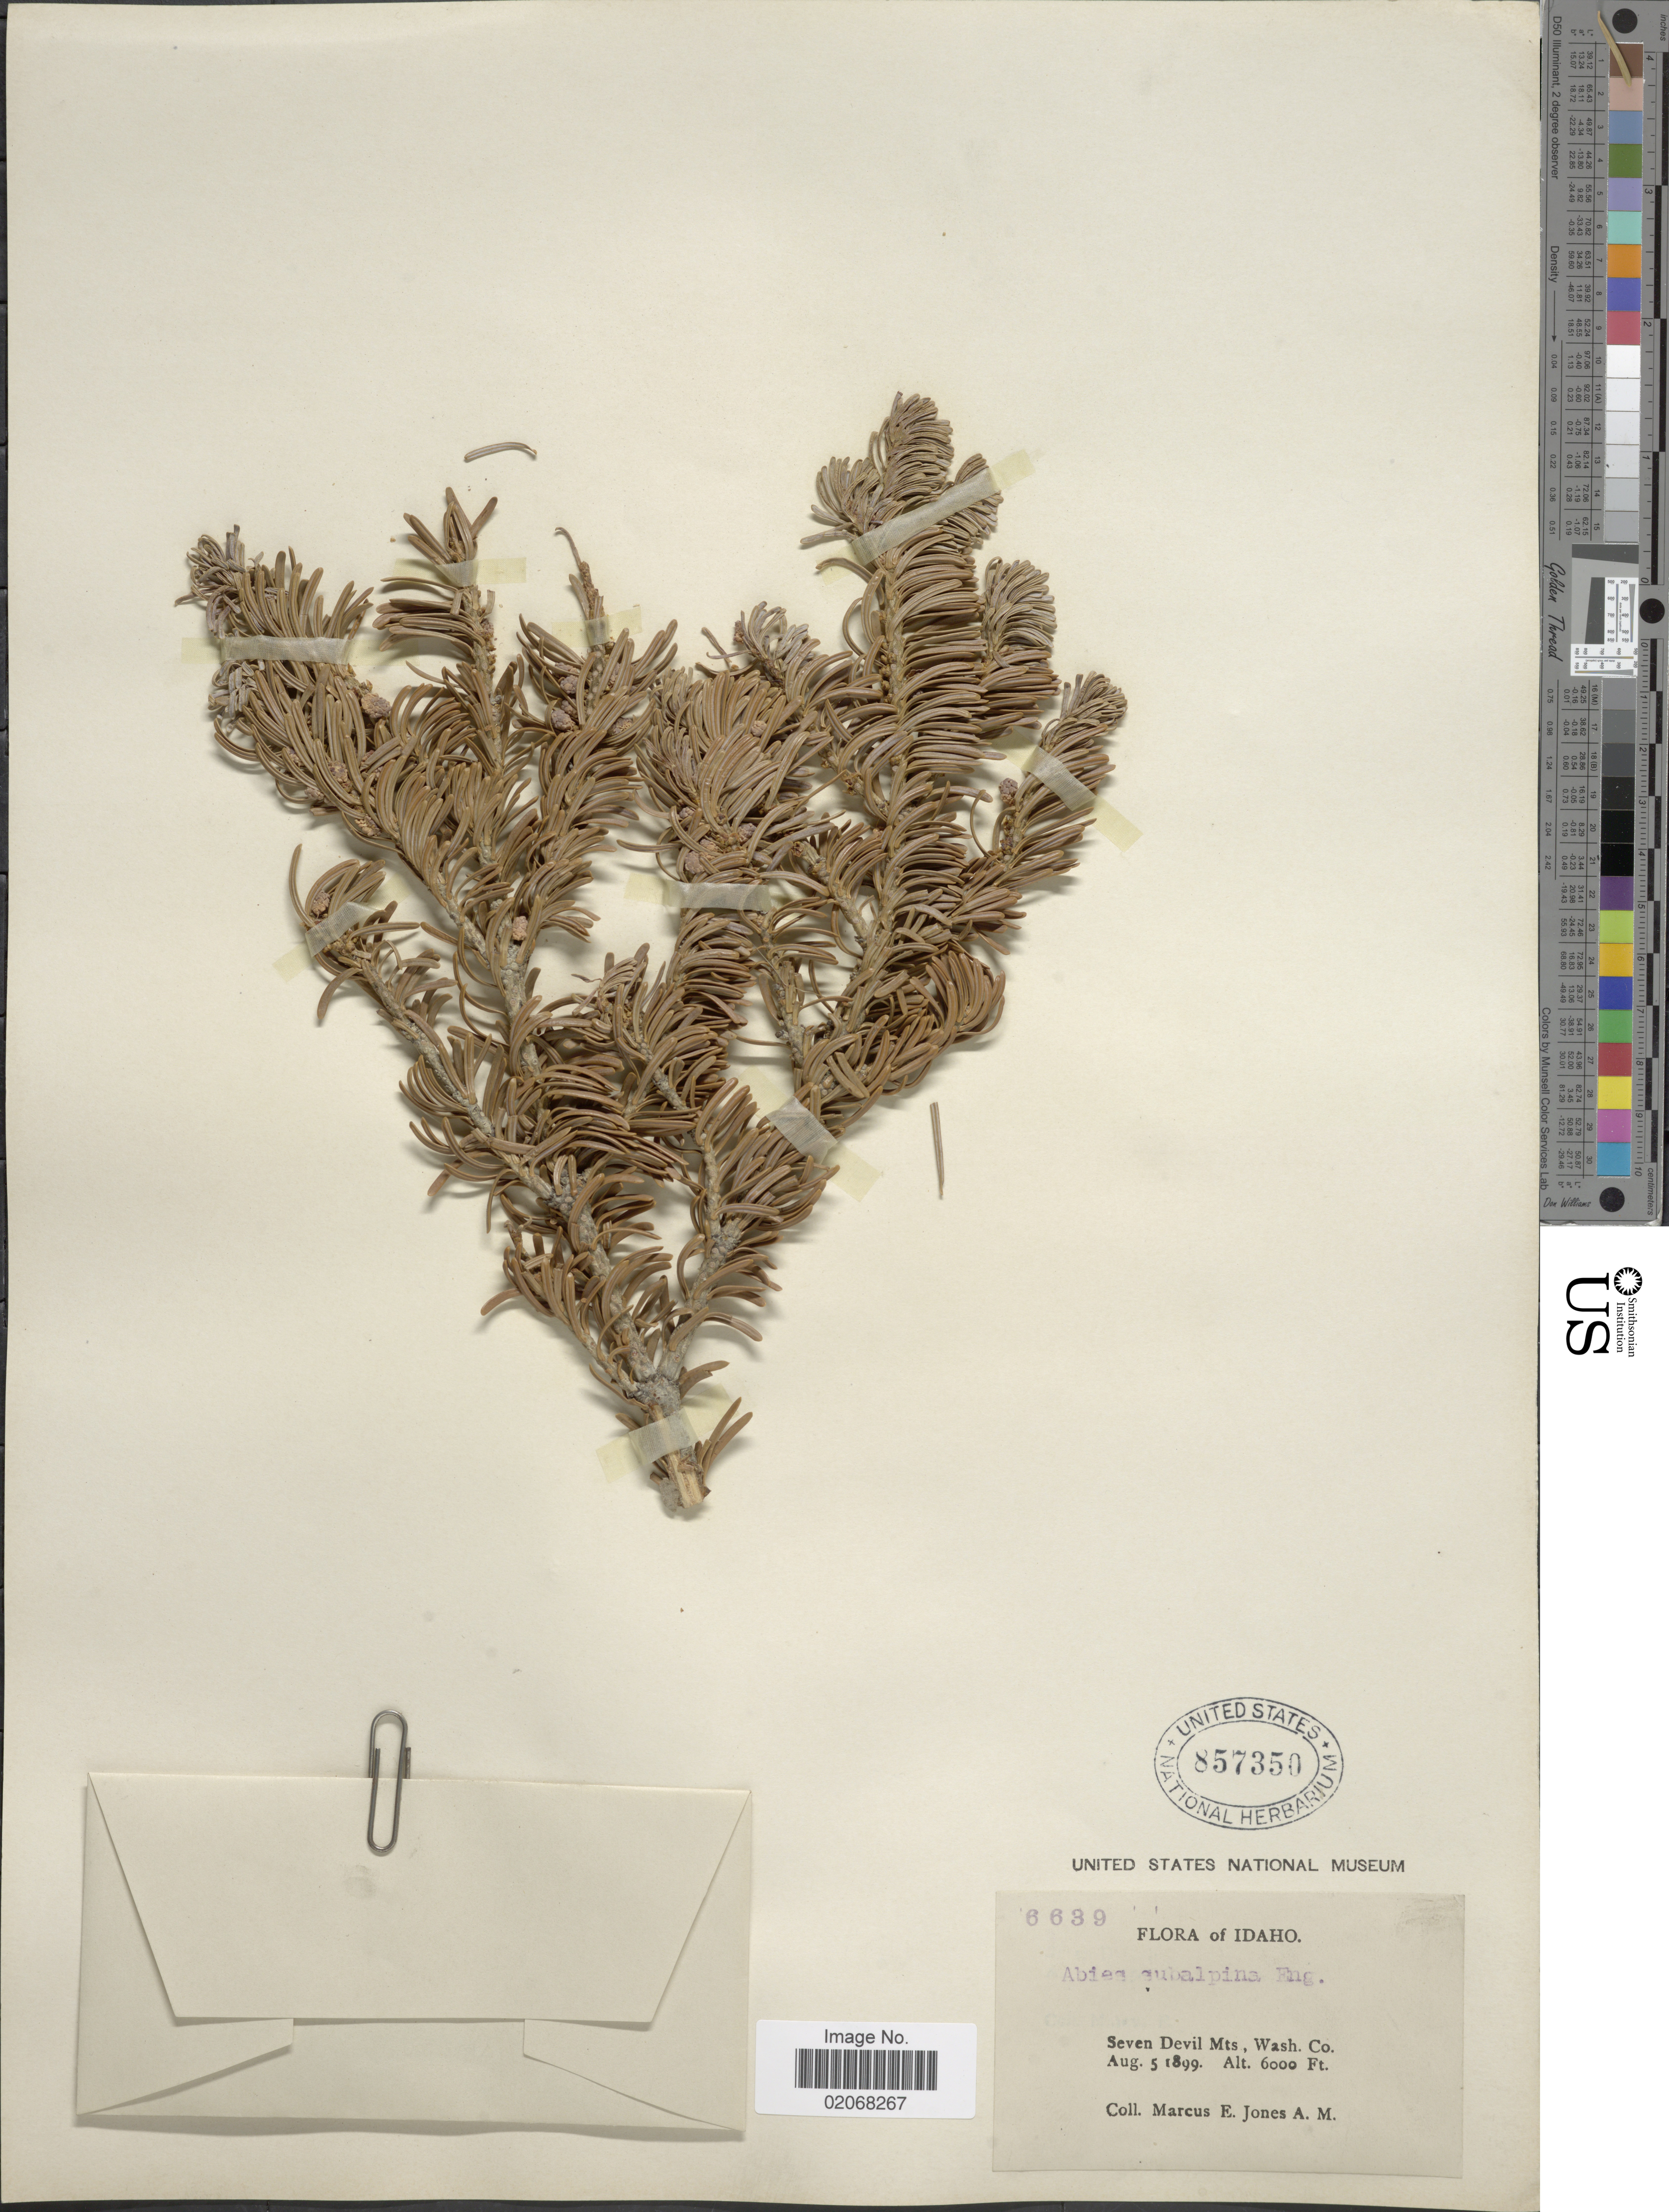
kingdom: Plantae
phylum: Tracheophyta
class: Pinopsida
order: Pinales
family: Pinaceae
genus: Abies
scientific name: Abies lasiocarpa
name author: (Hook.) Nutt.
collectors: M. E. Jones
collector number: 6639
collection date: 1899-08-05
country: United States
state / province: Idaho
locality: Seven Devil Mts, Wash Co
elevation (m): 1829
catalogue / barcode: US 857350